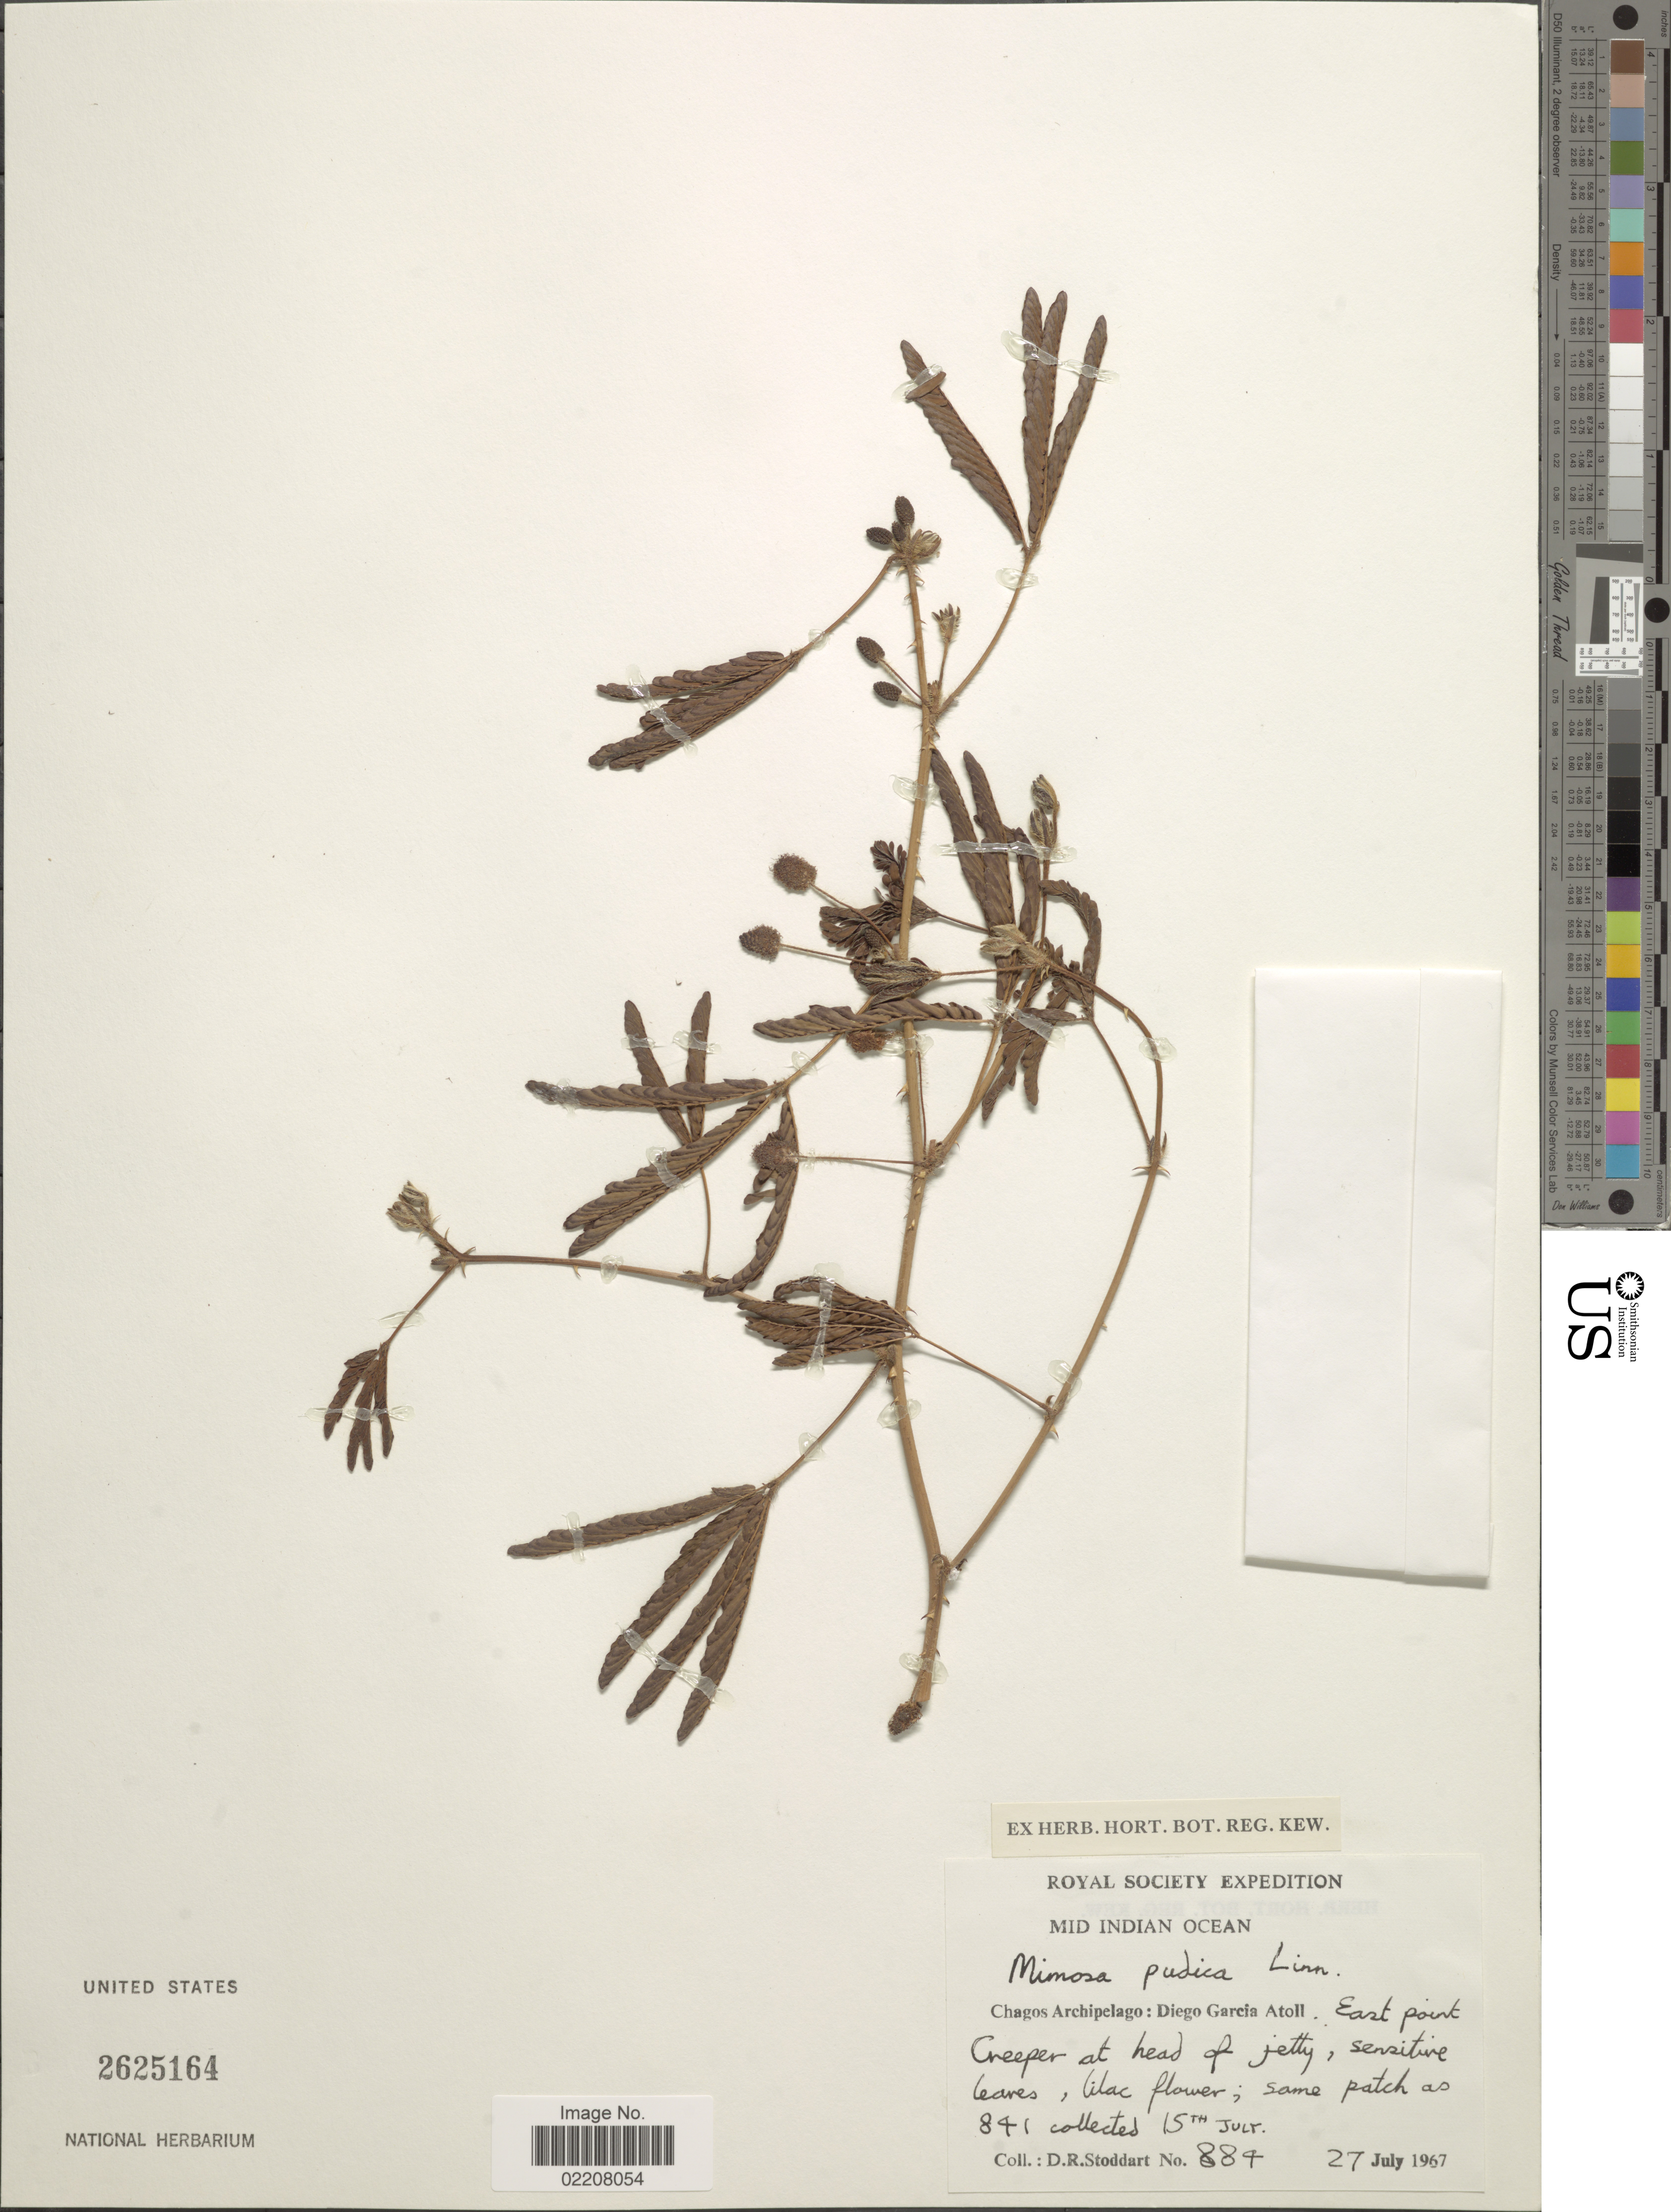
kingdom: Plantae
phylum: Tracheophyta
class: Magnoliopsida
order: Fabales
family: Fabaceae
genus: Mimosa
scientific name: Mimosa pudica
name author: L.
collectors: D. R. Stoddart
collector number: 884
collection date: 1967-07-27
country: British Indian Ocean Territory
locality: Chagos Archipelago: Diego Garcia Atoll, East Point.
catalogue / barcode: US 2625164